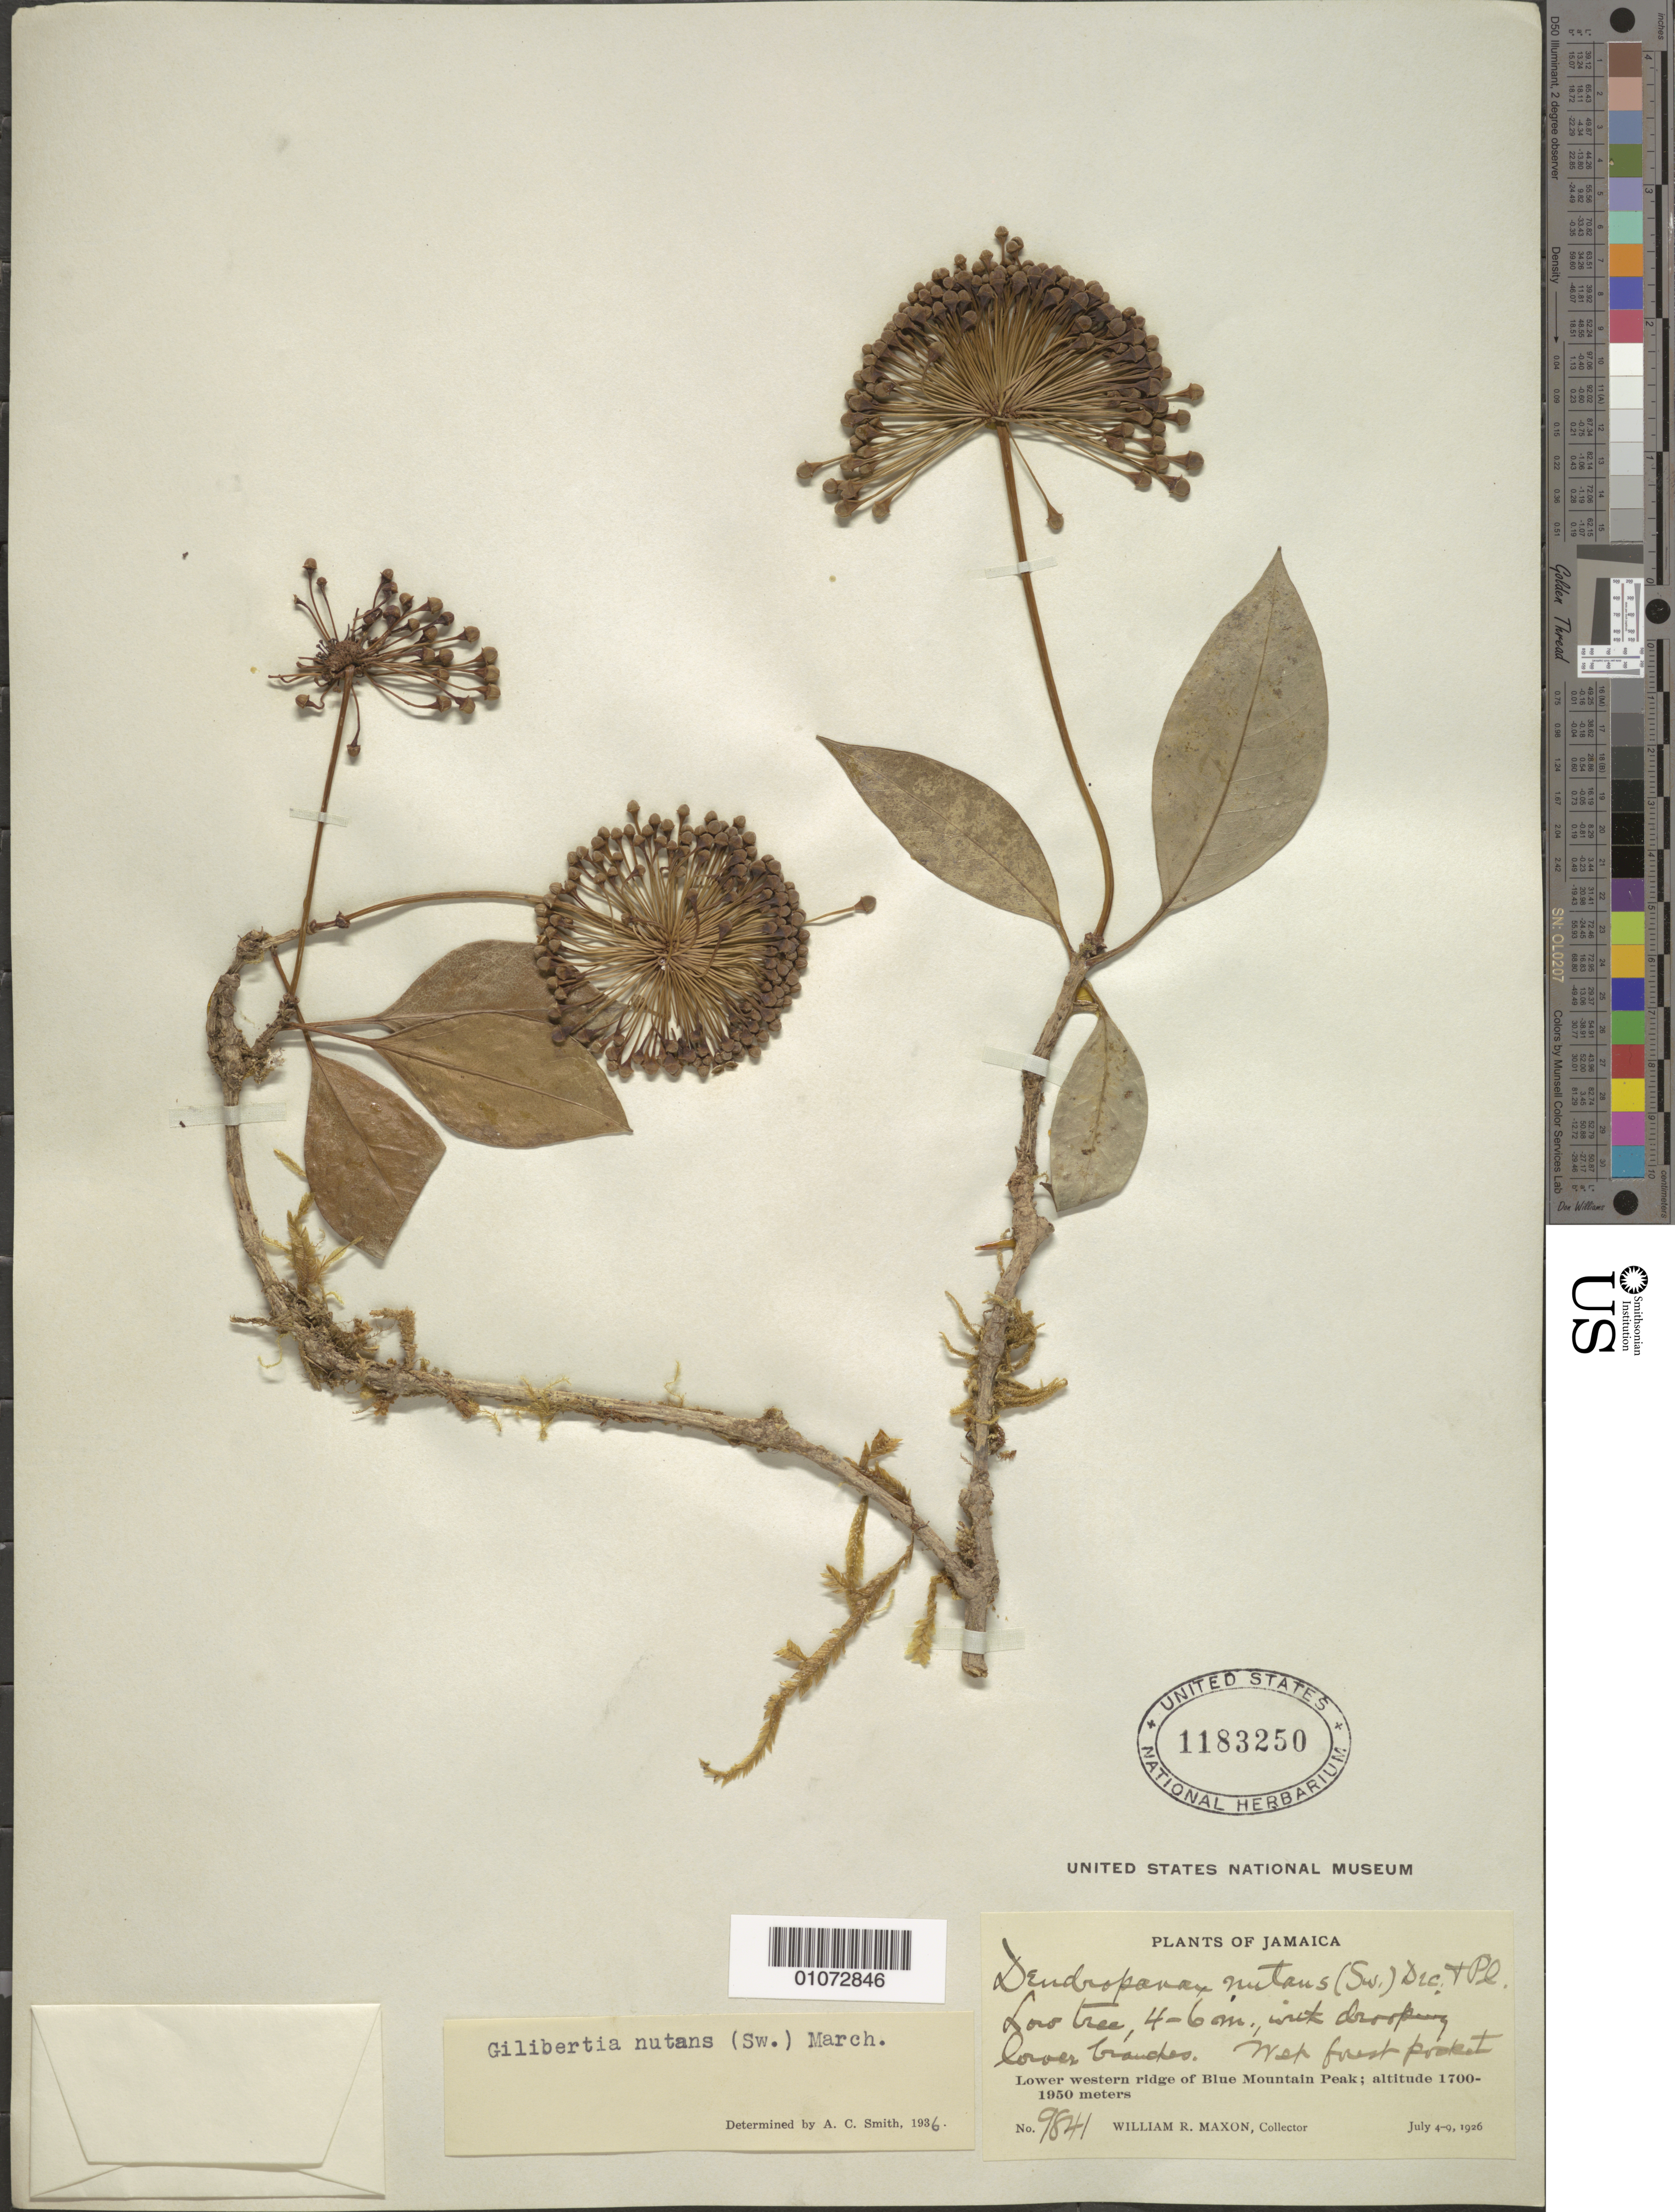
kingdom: Plantae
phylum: Tracheophyta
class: Magnoliopsida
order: Apiales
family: Araliaceae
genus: Dendropanax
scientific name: Dendropanax nutans var. nutans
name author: (Sw.) Decne. & Planch.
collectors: W. R. Maxon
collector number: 9841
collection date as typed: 04 Jul 1926 to 09 Jul 1926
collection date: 1926-07-04/1926-07-09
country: Jamaica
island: Jamaica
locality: Lower western ridge of Blue Mountain Peak, wet forest pocket.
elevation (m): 1700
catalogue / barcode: US 1183250